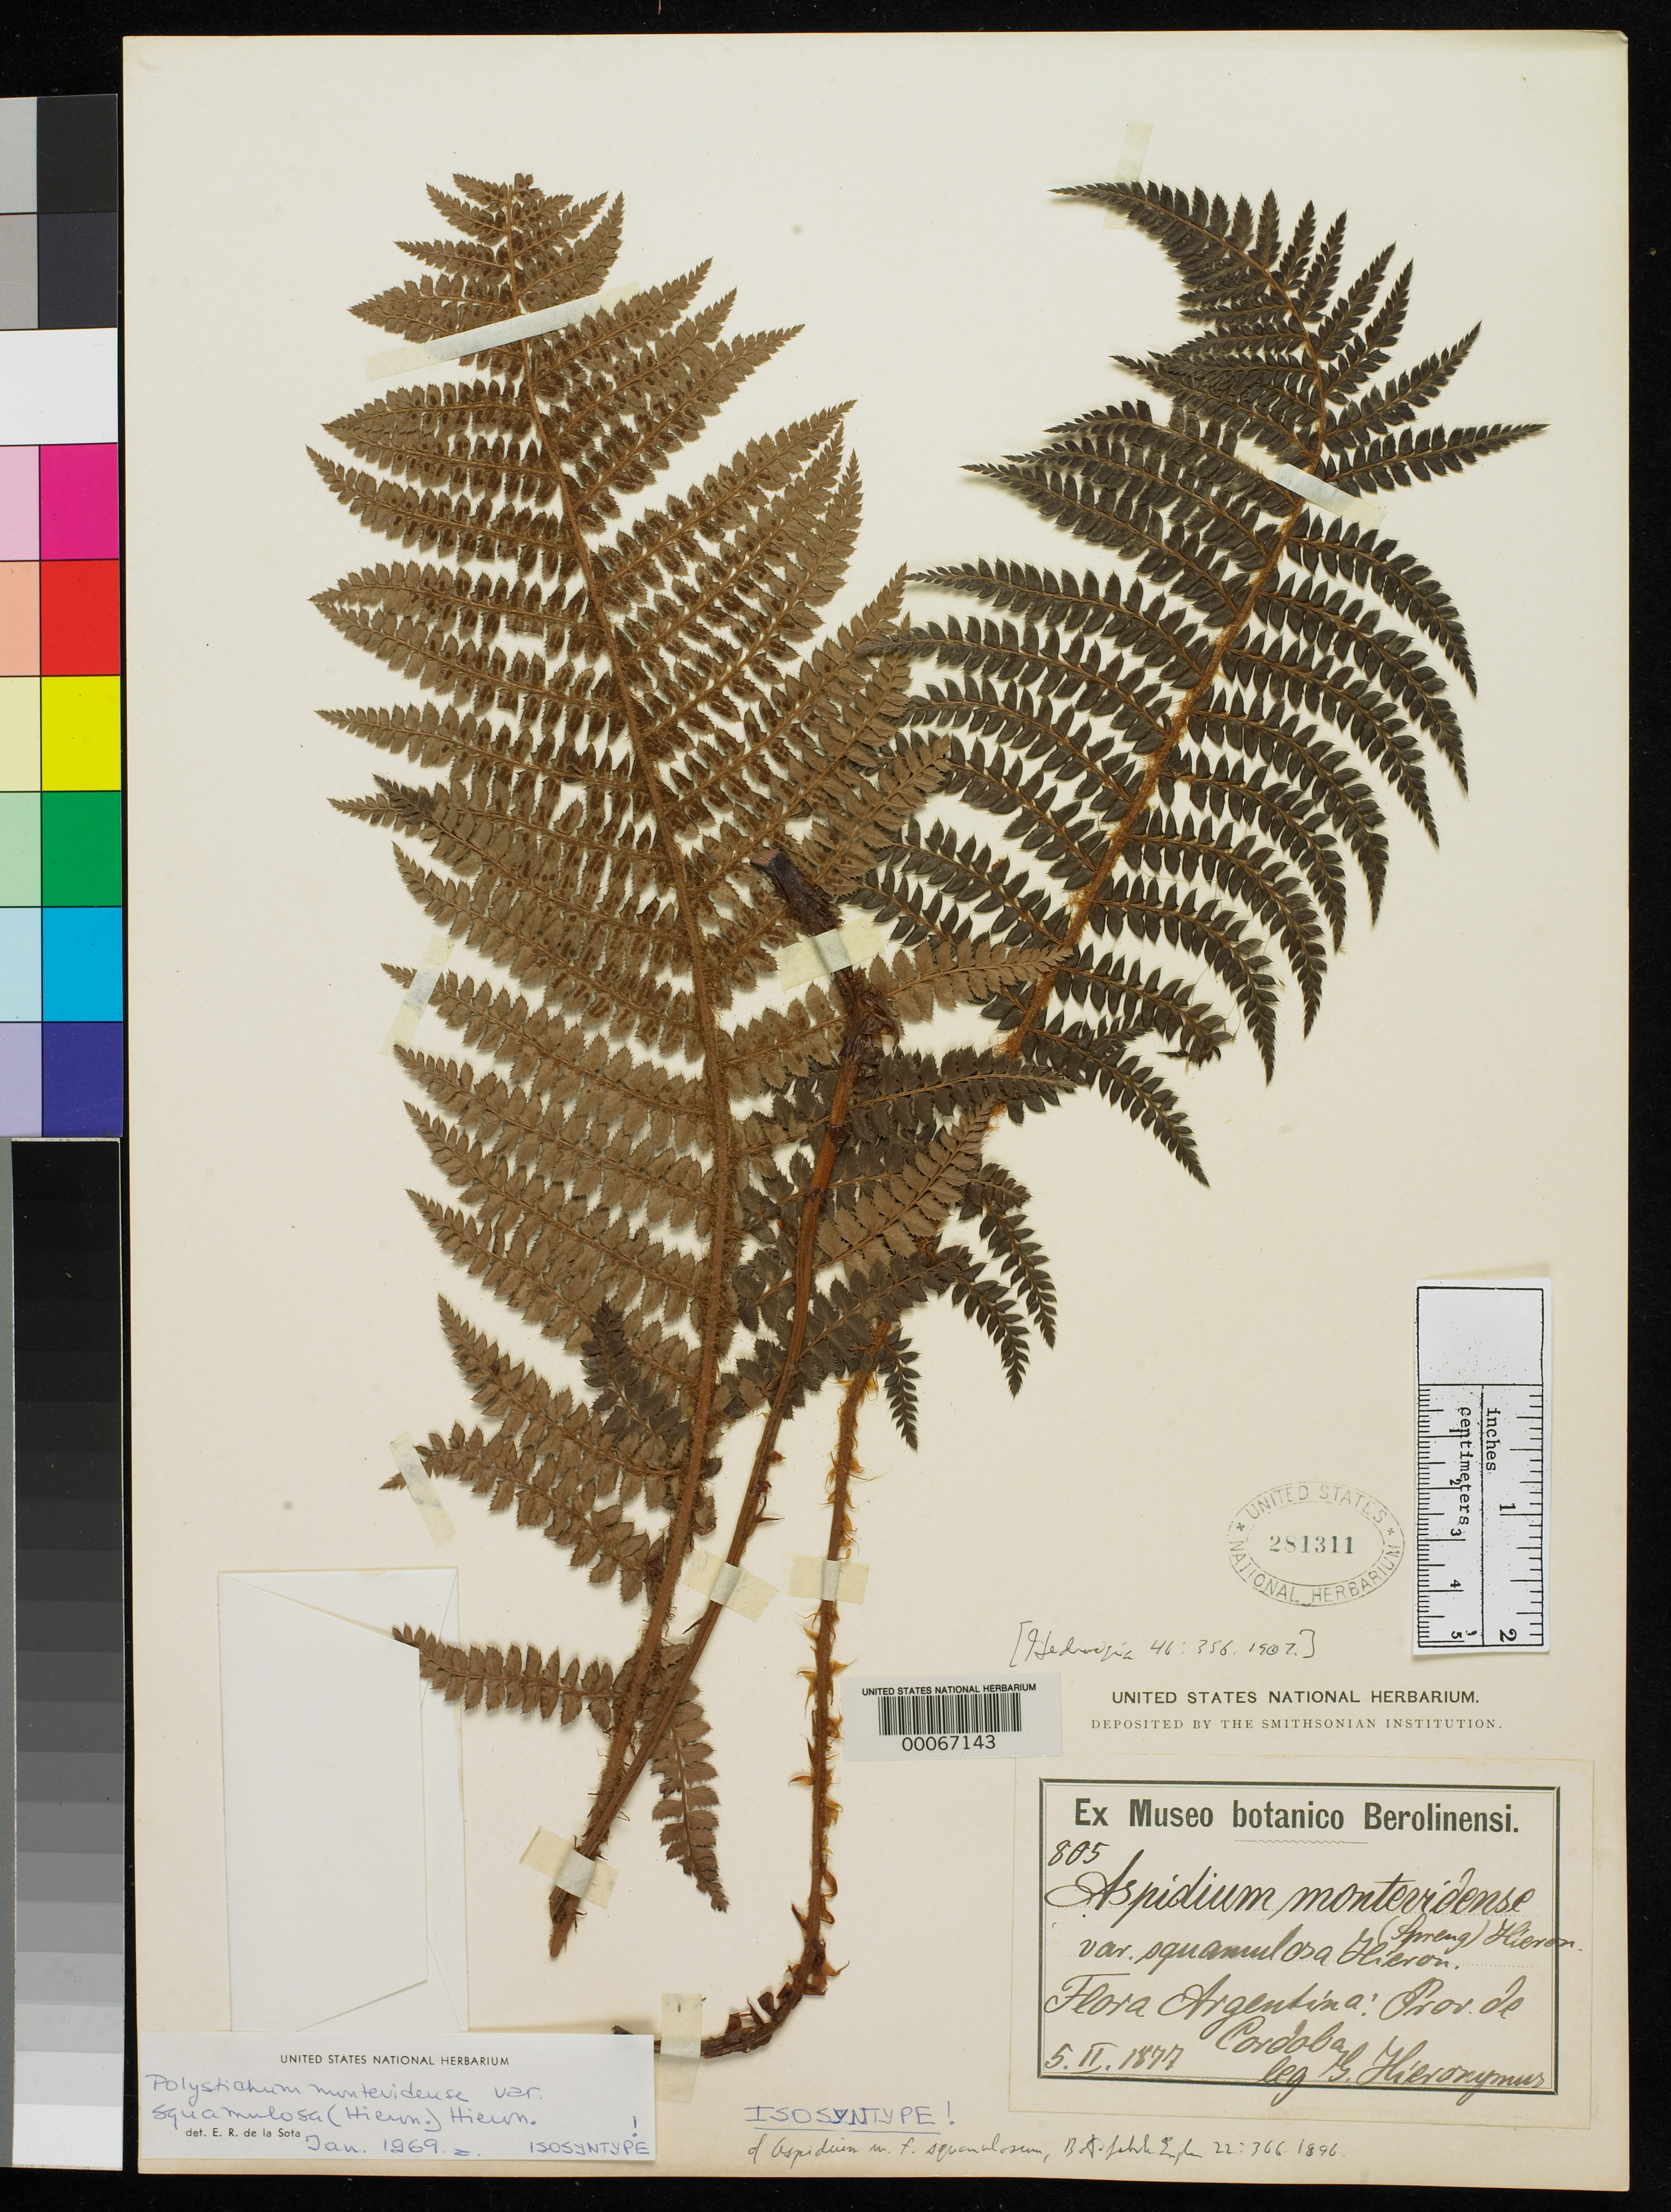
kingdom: Plantae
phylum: Tracheophyta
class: Polypodiopsida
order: Polypodiales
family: Tectariaceae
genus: Aspidium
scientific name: Aspidium montevidense f. squamulosum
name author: Hieron.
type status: Isosyntype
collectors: G. H. Hieronymus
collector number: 805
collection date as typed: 05 Feb 1877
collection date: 1877-02-05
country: Argentina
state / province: Córdoba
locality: (Sierra Achola), Puerto Alegre.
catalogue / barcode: US 281311